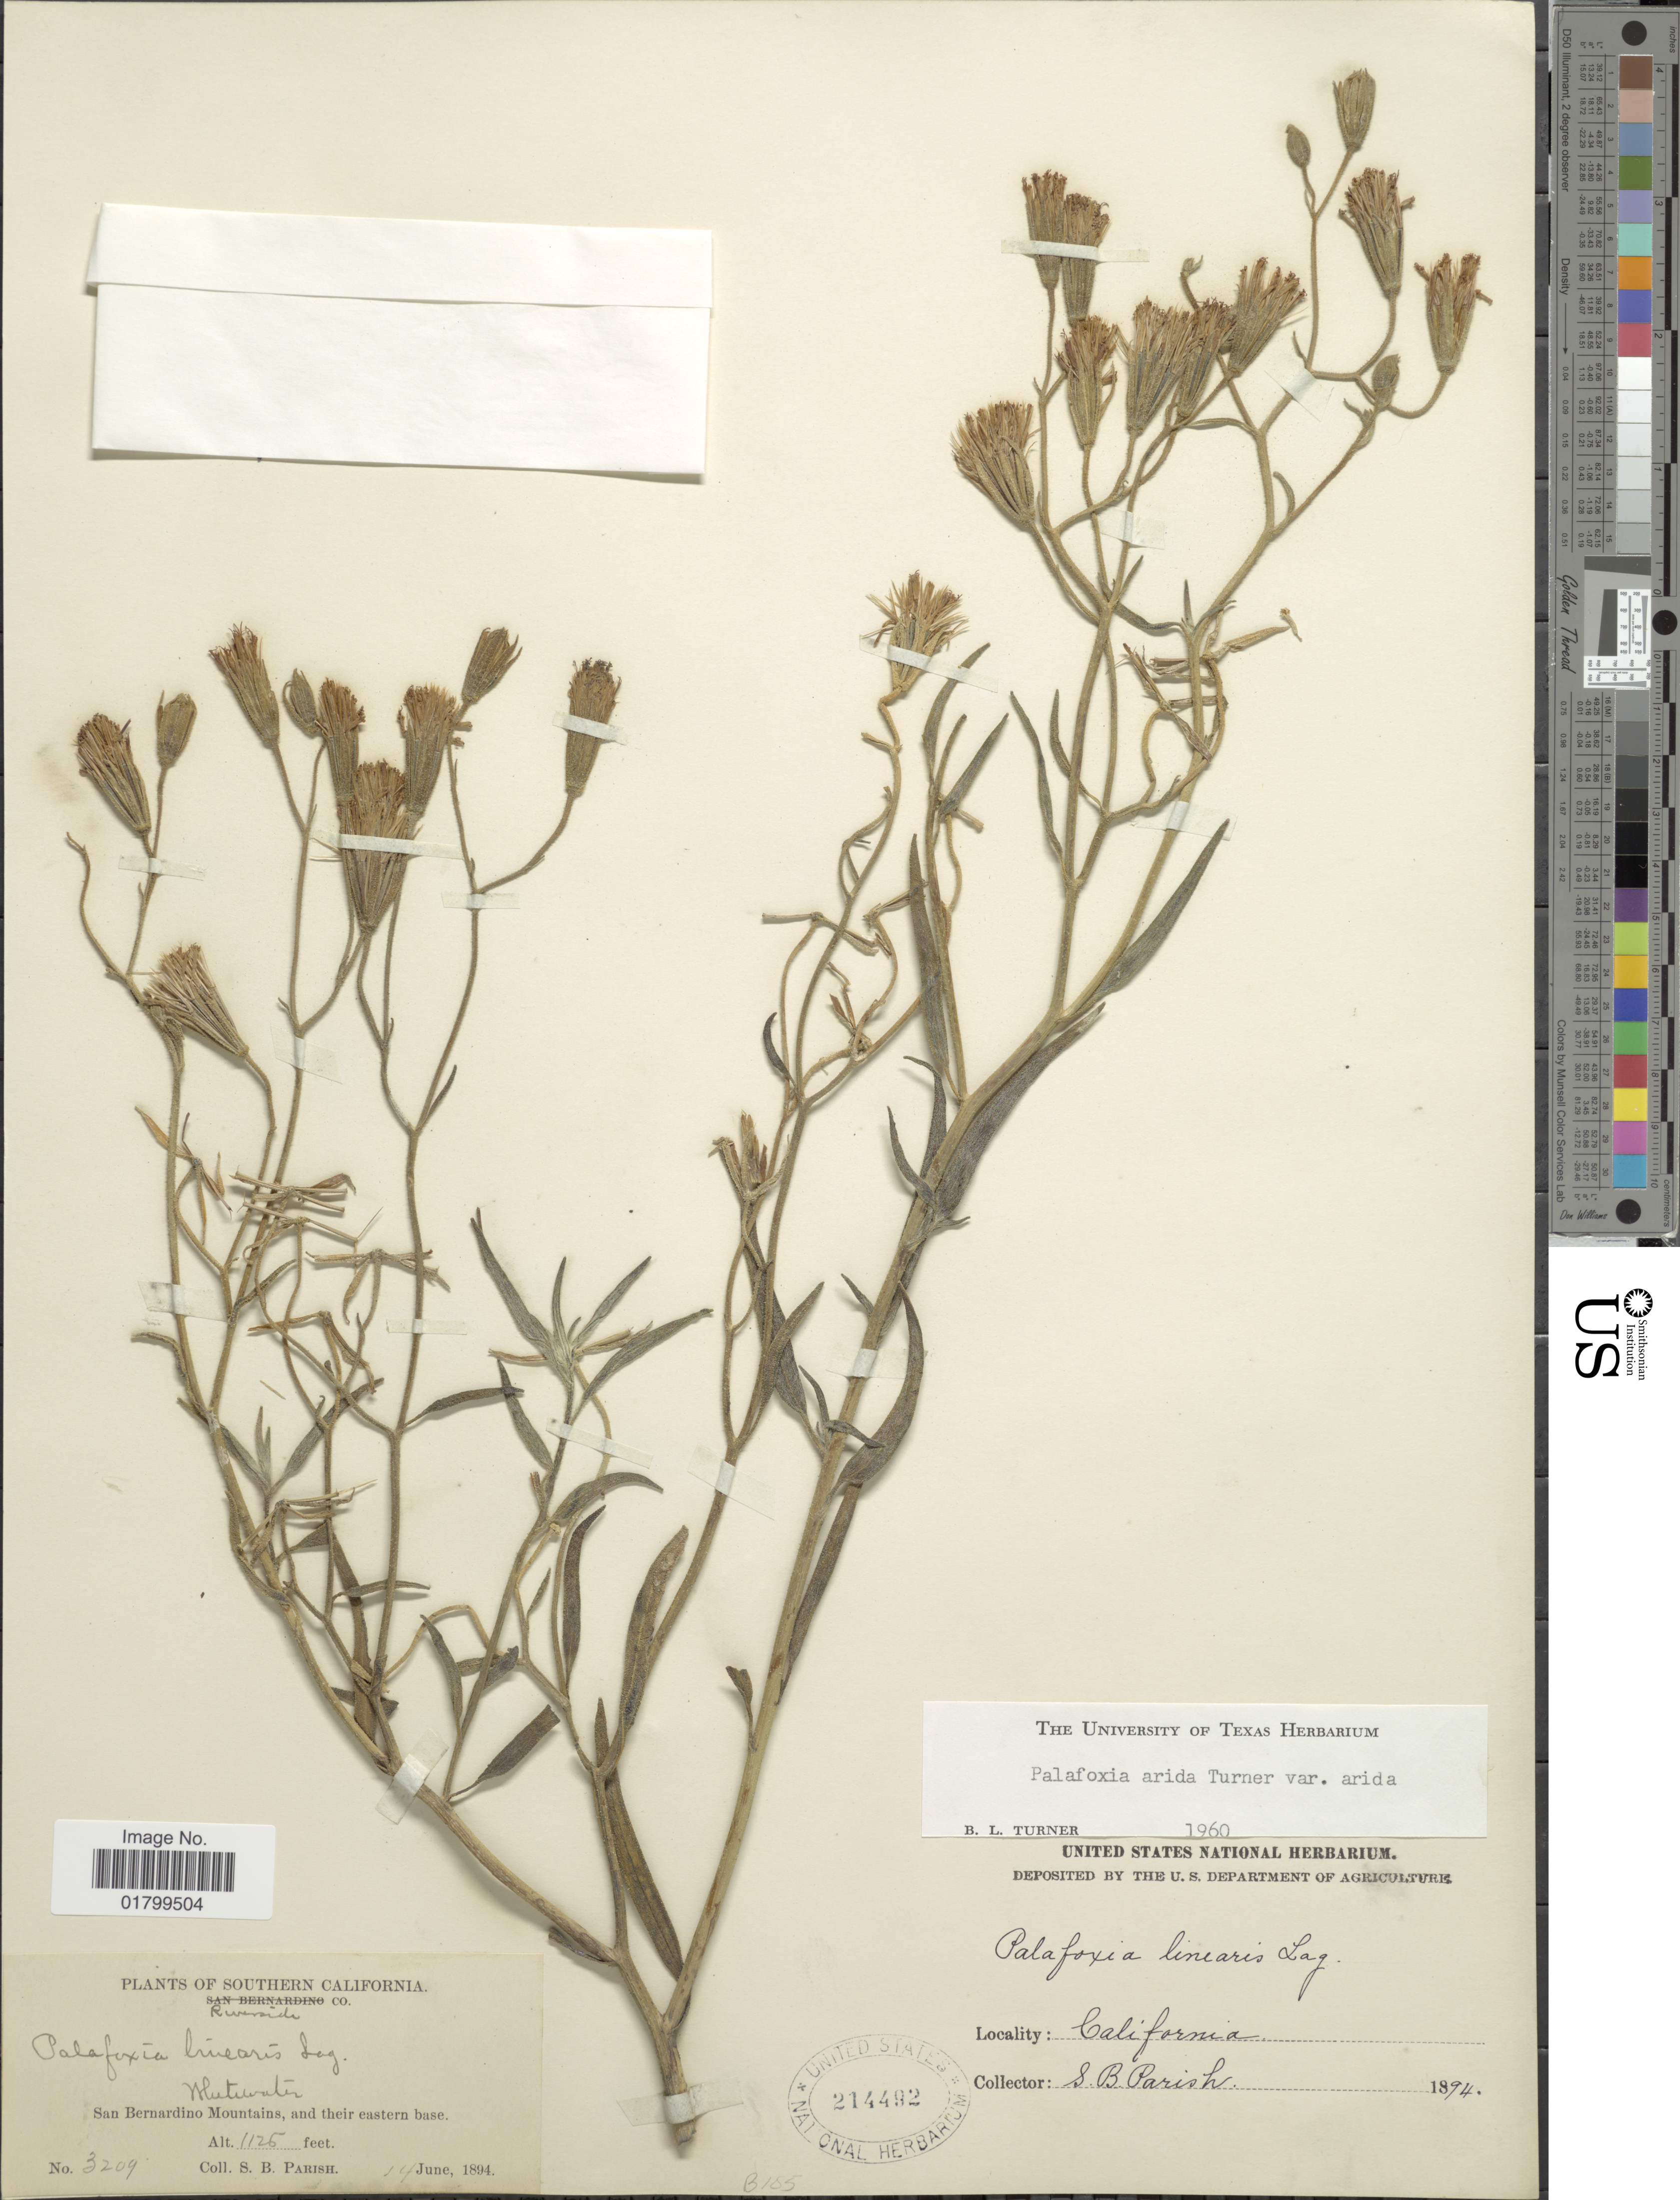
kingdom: Plantae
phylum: Tracheophyta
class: Magnoliopsida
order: Asterales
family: Asteraceae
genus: Palafoxia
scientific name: Palafoxia arida var. arida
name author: B.L. Turner & M.I. Morris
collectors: S. B. Parish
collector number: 3209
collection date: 1894-06-14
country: United States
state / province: California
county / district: San Bernardino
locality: Southern California, Riverside Co., San Bernardino Mountains, and their eastern base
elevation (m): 343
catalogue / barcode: US 214492